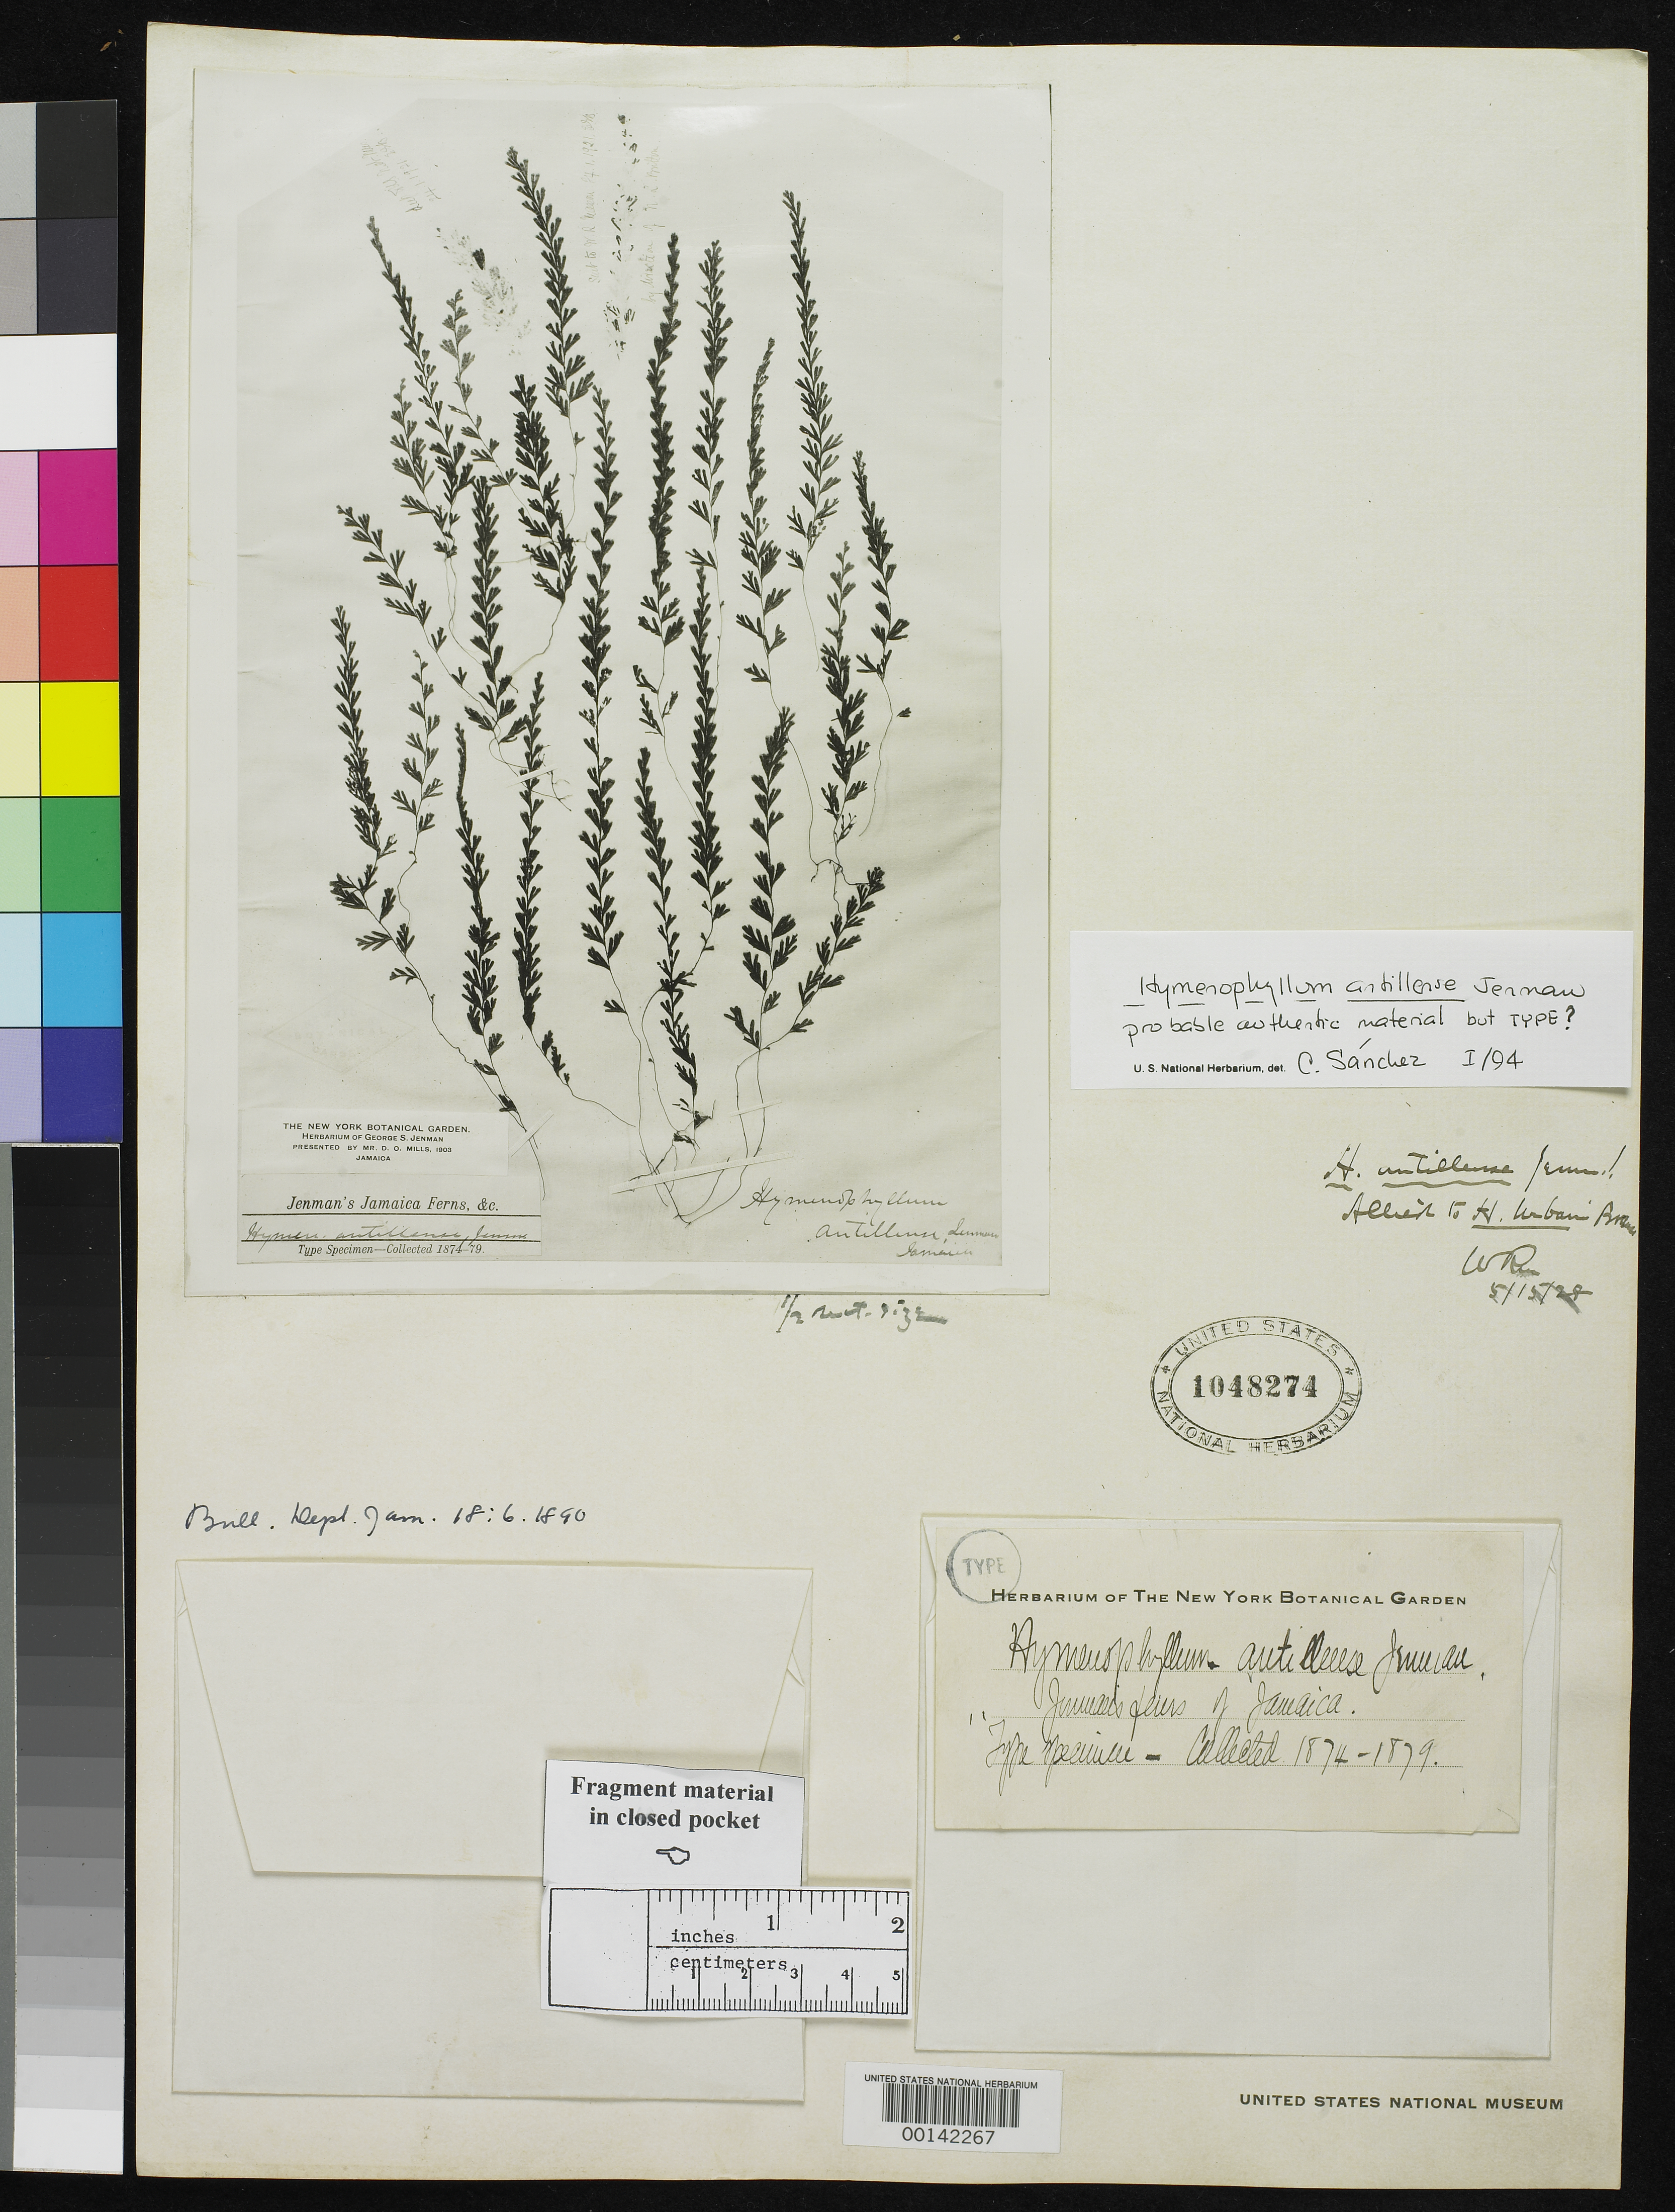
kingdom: Plantae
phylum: Tracheophyta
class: Polypodiopsida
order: Hymenophyllales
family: Hymenophyllaceae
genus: Hymenophyllum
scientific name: Hymenophyllum antillense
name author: Jenman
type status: Type Fragment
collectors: G. S. Jenman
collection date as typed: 1874 to -- --- 1879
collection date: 1874/1879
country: Jamaica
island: Greater Antilles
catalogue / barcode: US 1048274